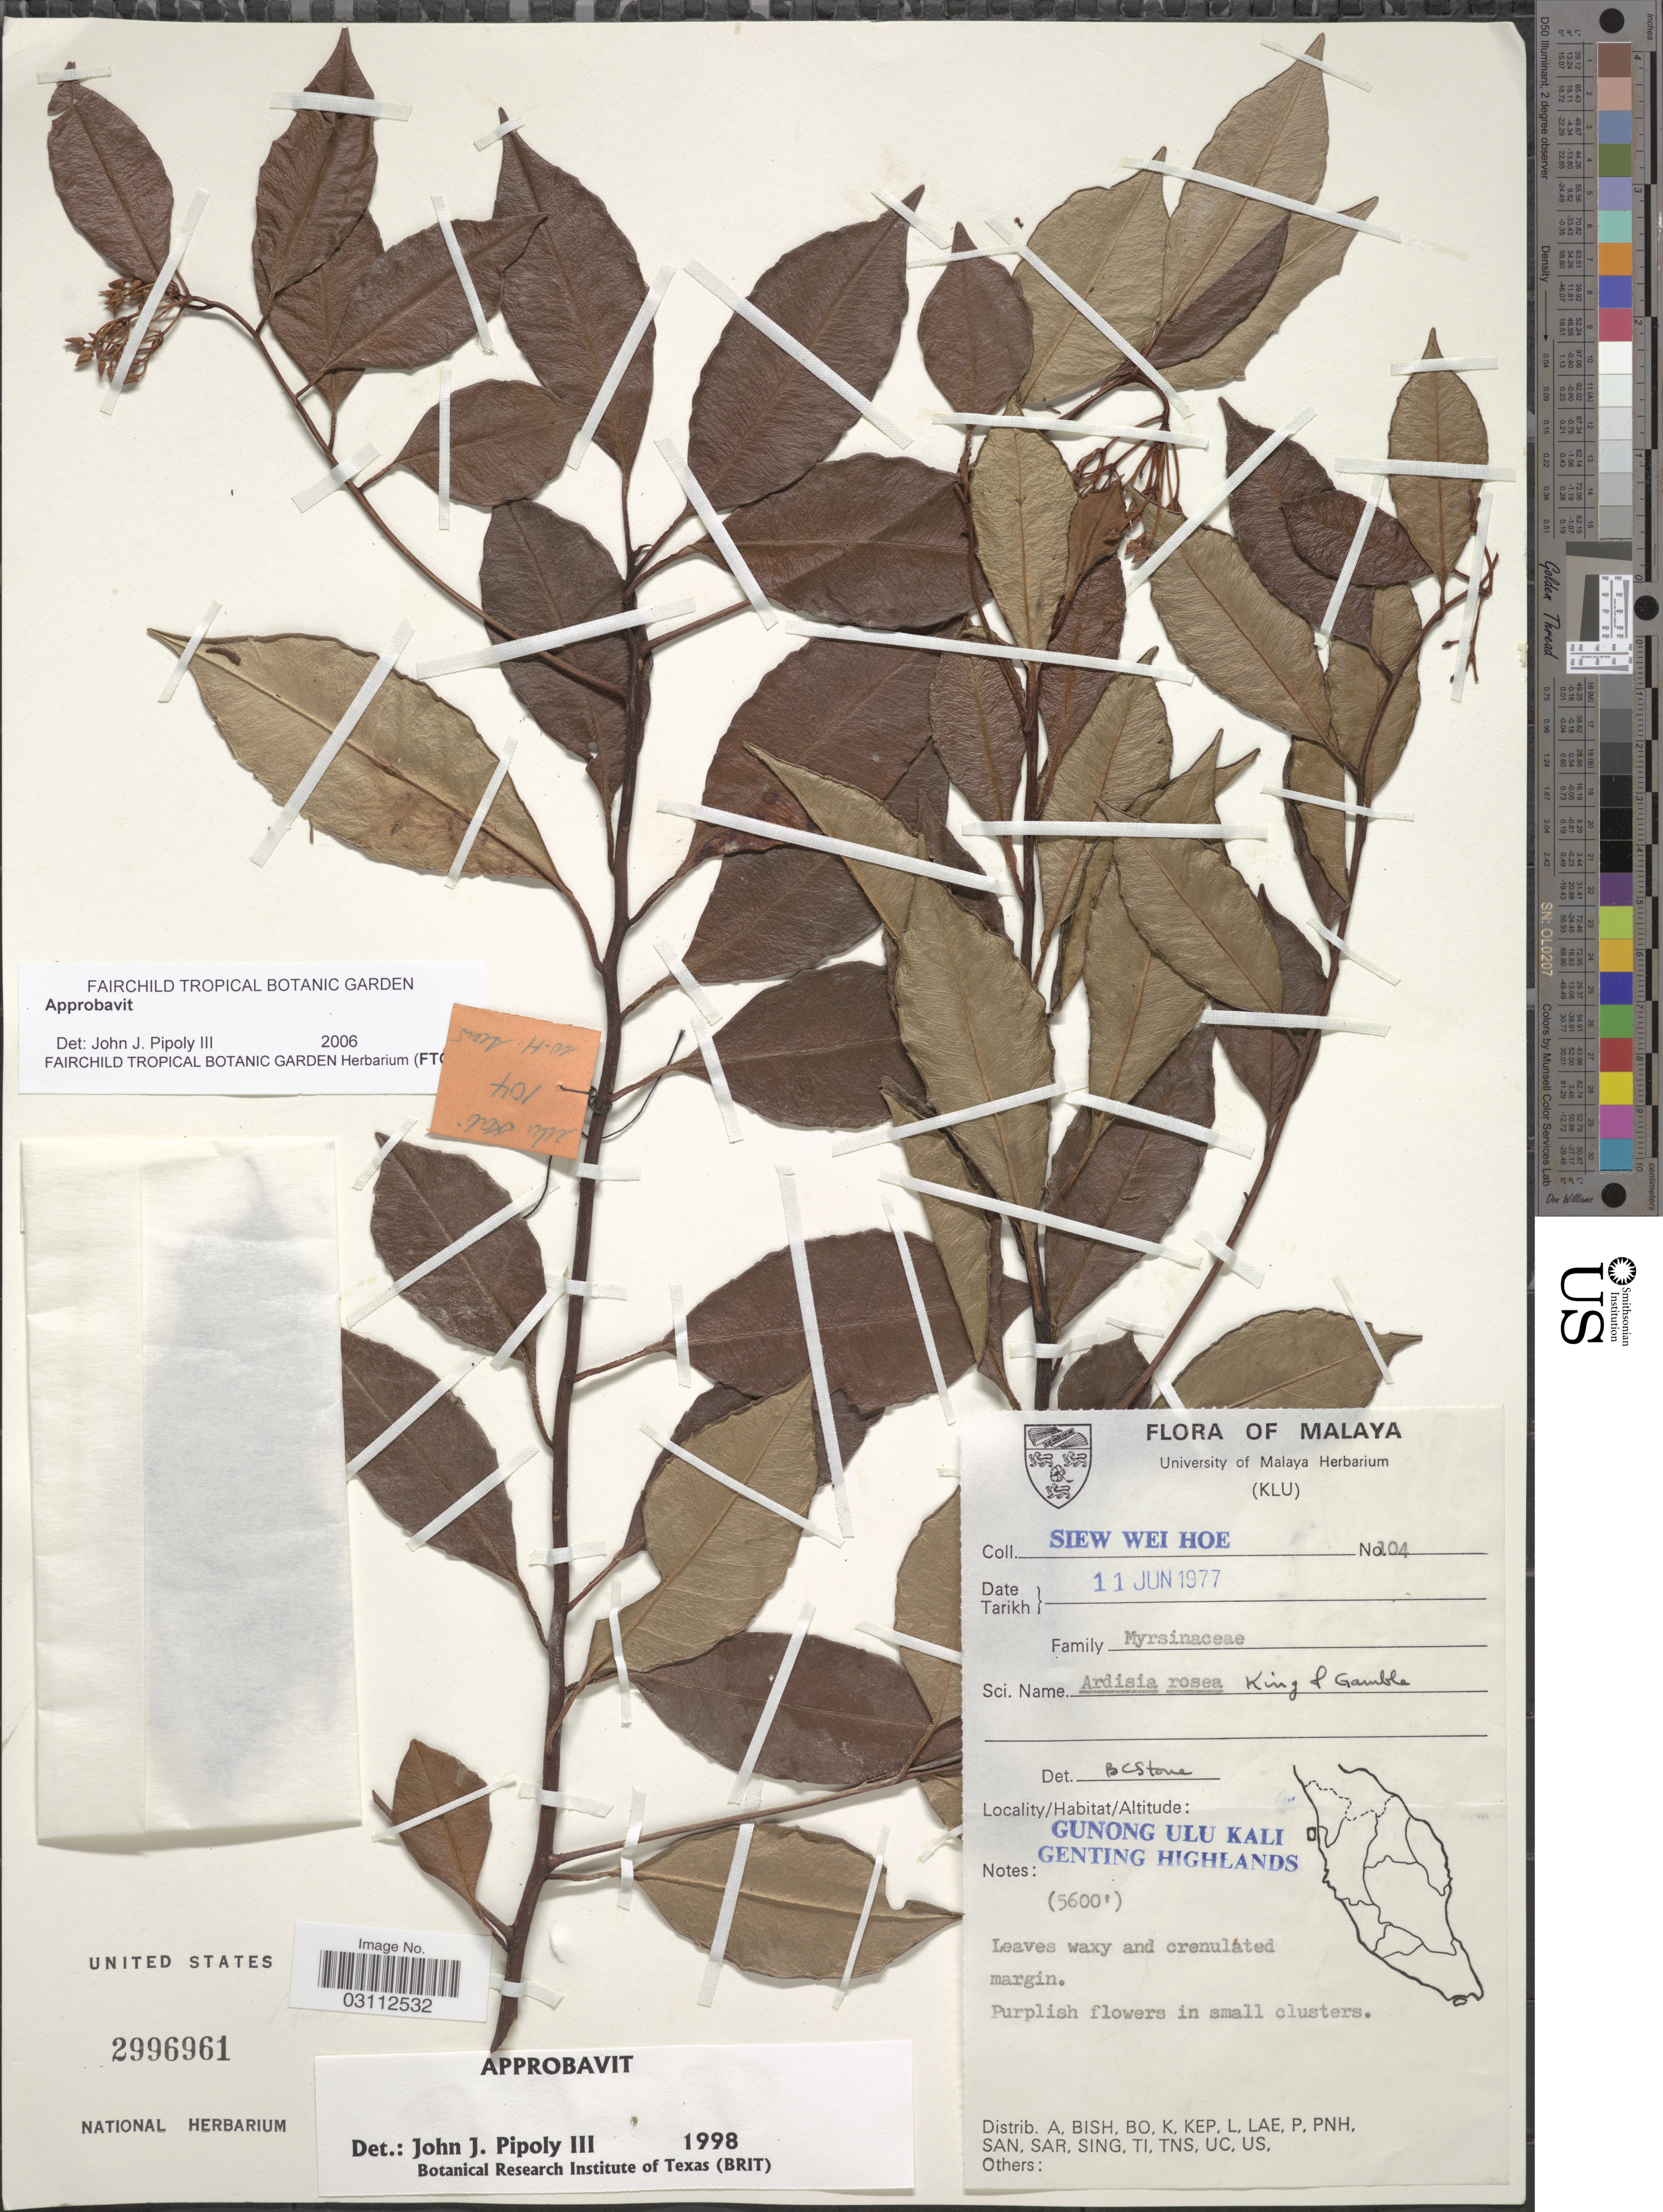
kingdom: Plantae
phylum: Tracheophyta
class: Magnoliopsida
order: Ericales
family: Primulaceae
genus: Ardisia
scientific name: Ardisia rosea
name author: King & Gamble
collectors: W. H. Siew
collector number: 104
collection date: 1977-06-11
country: Malaysia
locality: Malaya. Gunong Ulu Kali. Genting Highlands.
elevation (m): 1707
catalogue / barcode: US 2996961